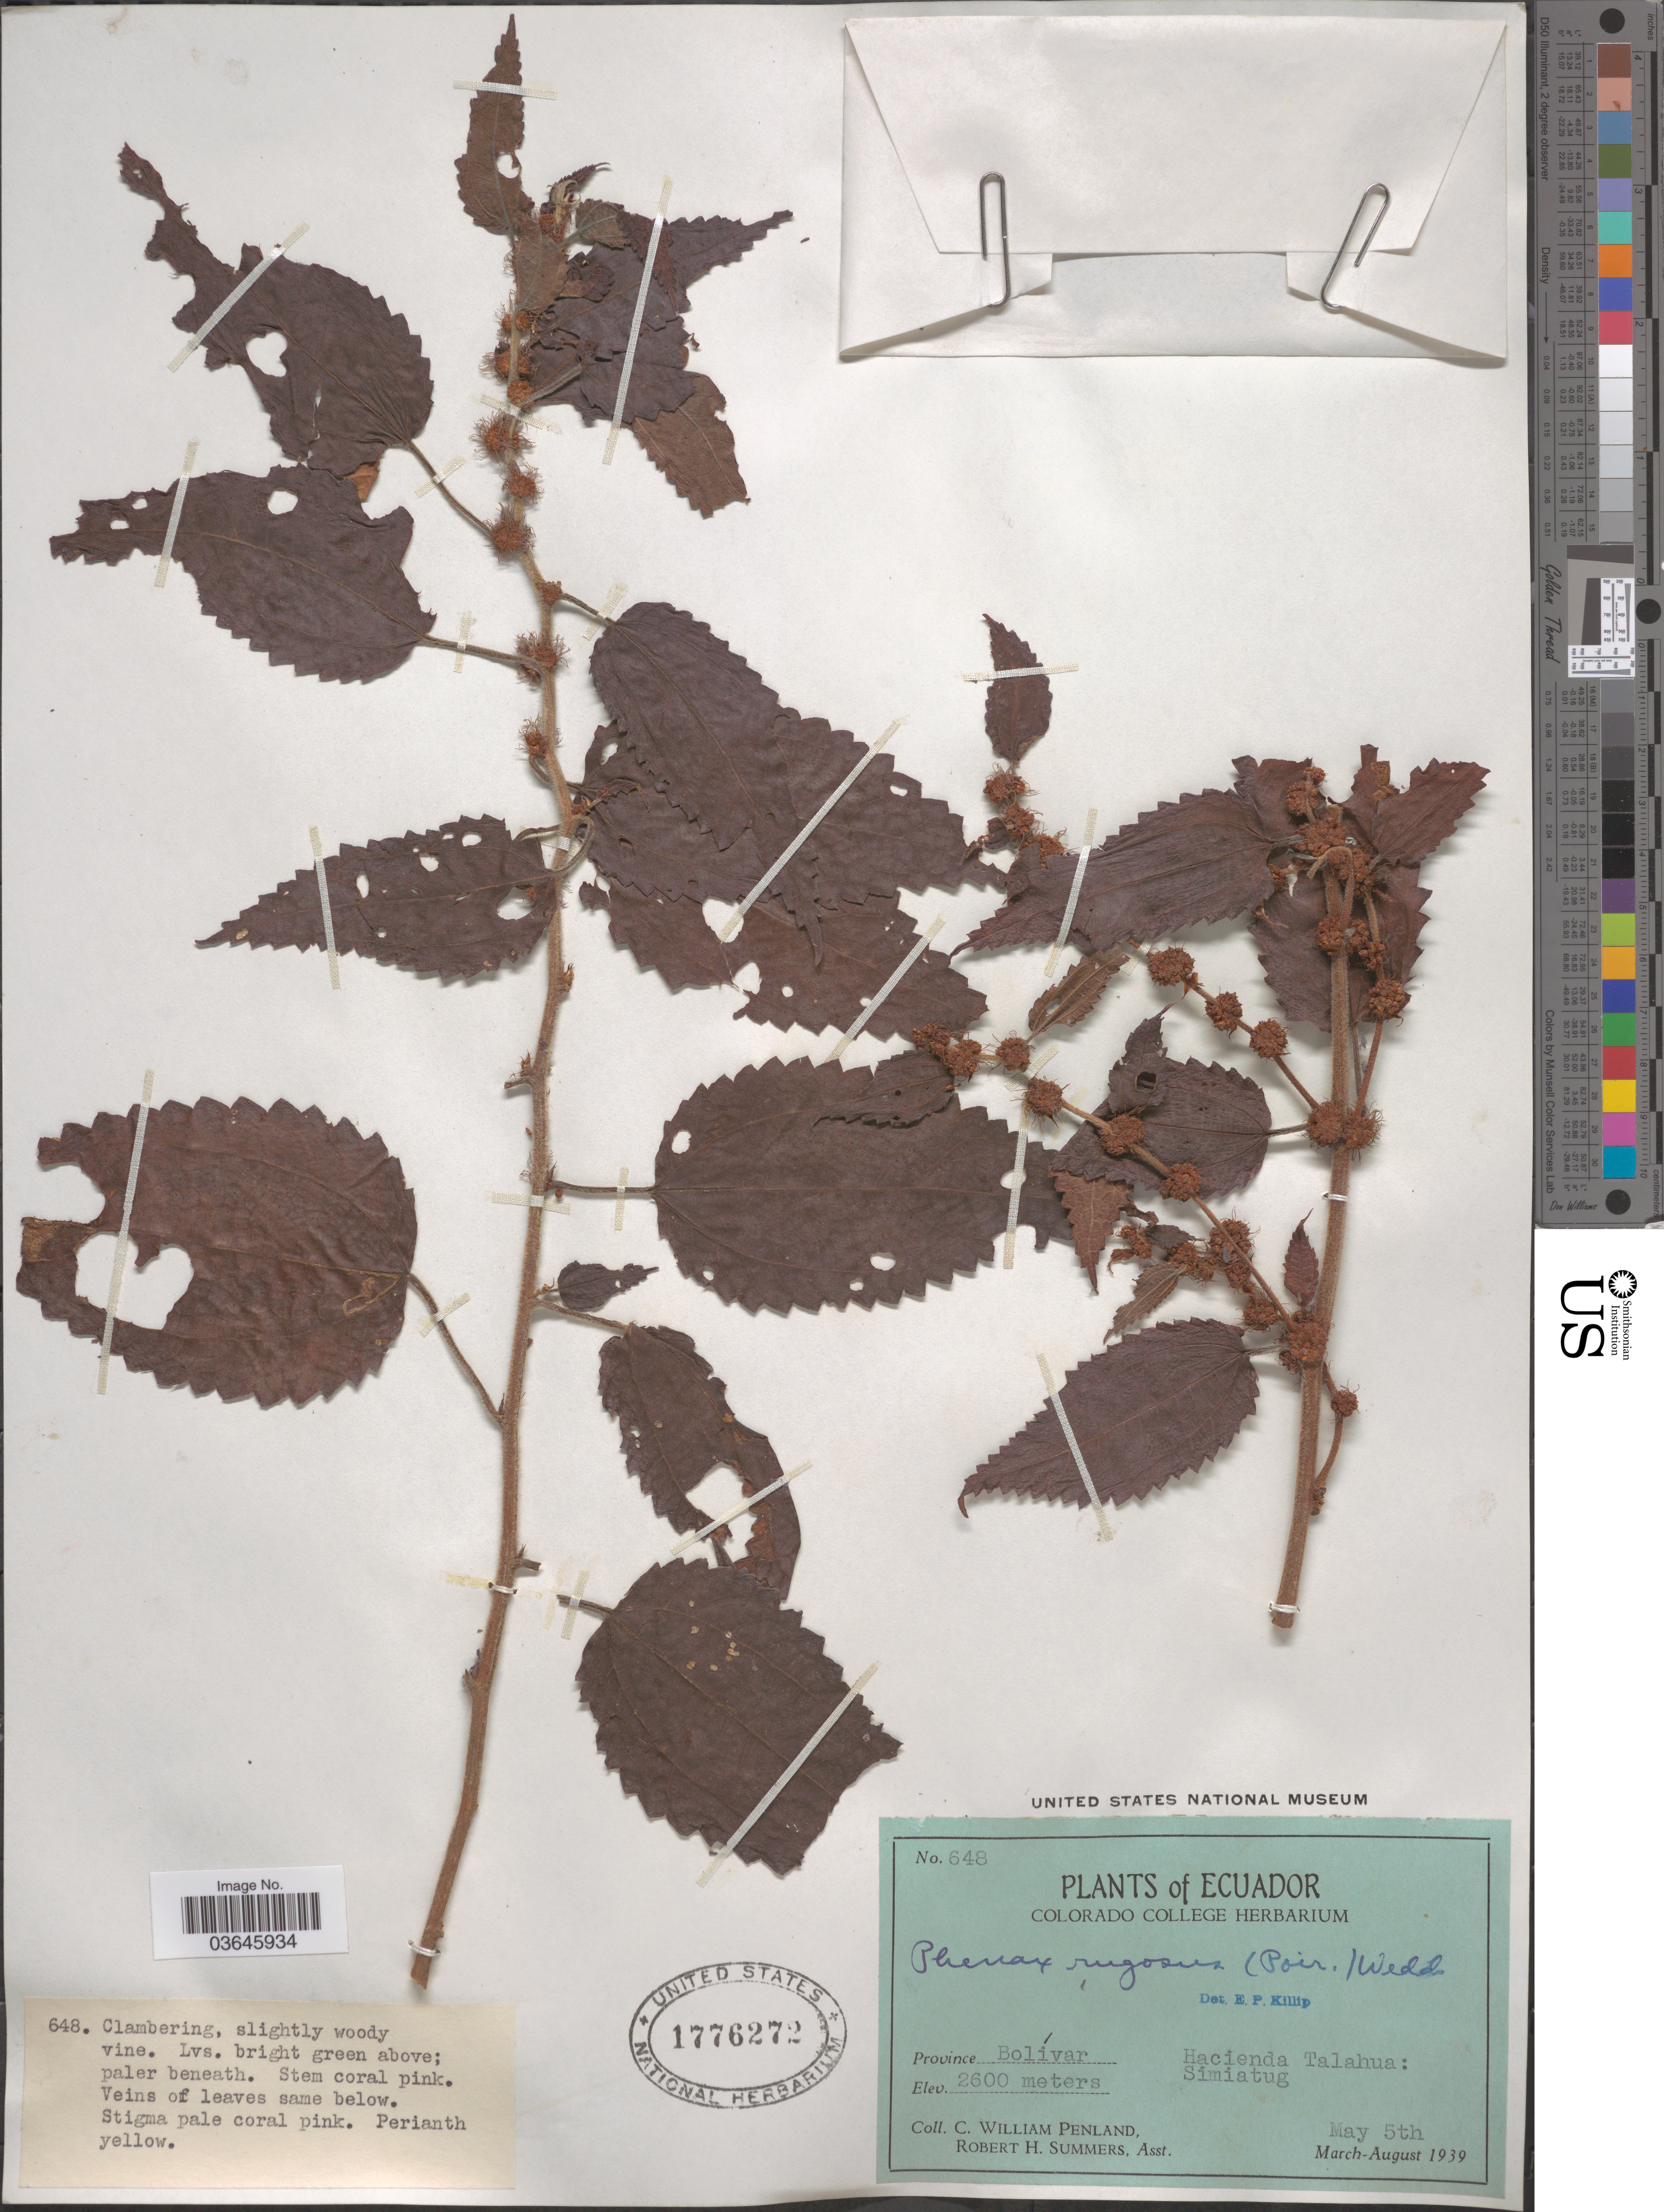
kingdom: Plantae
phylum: Tracheophyta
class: Magnoliopsida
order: Rosales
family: Urticaceae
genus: Phenax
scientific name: Phenax rugosus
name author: (Poir.) Wedd.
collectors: C. W. Penland & R. Summers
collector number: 648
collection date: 1939-05-05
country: Ecuador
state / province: Bolívar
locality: Hacienda Talahua: Simiatug.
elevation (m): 2600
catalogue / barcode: US 1776272